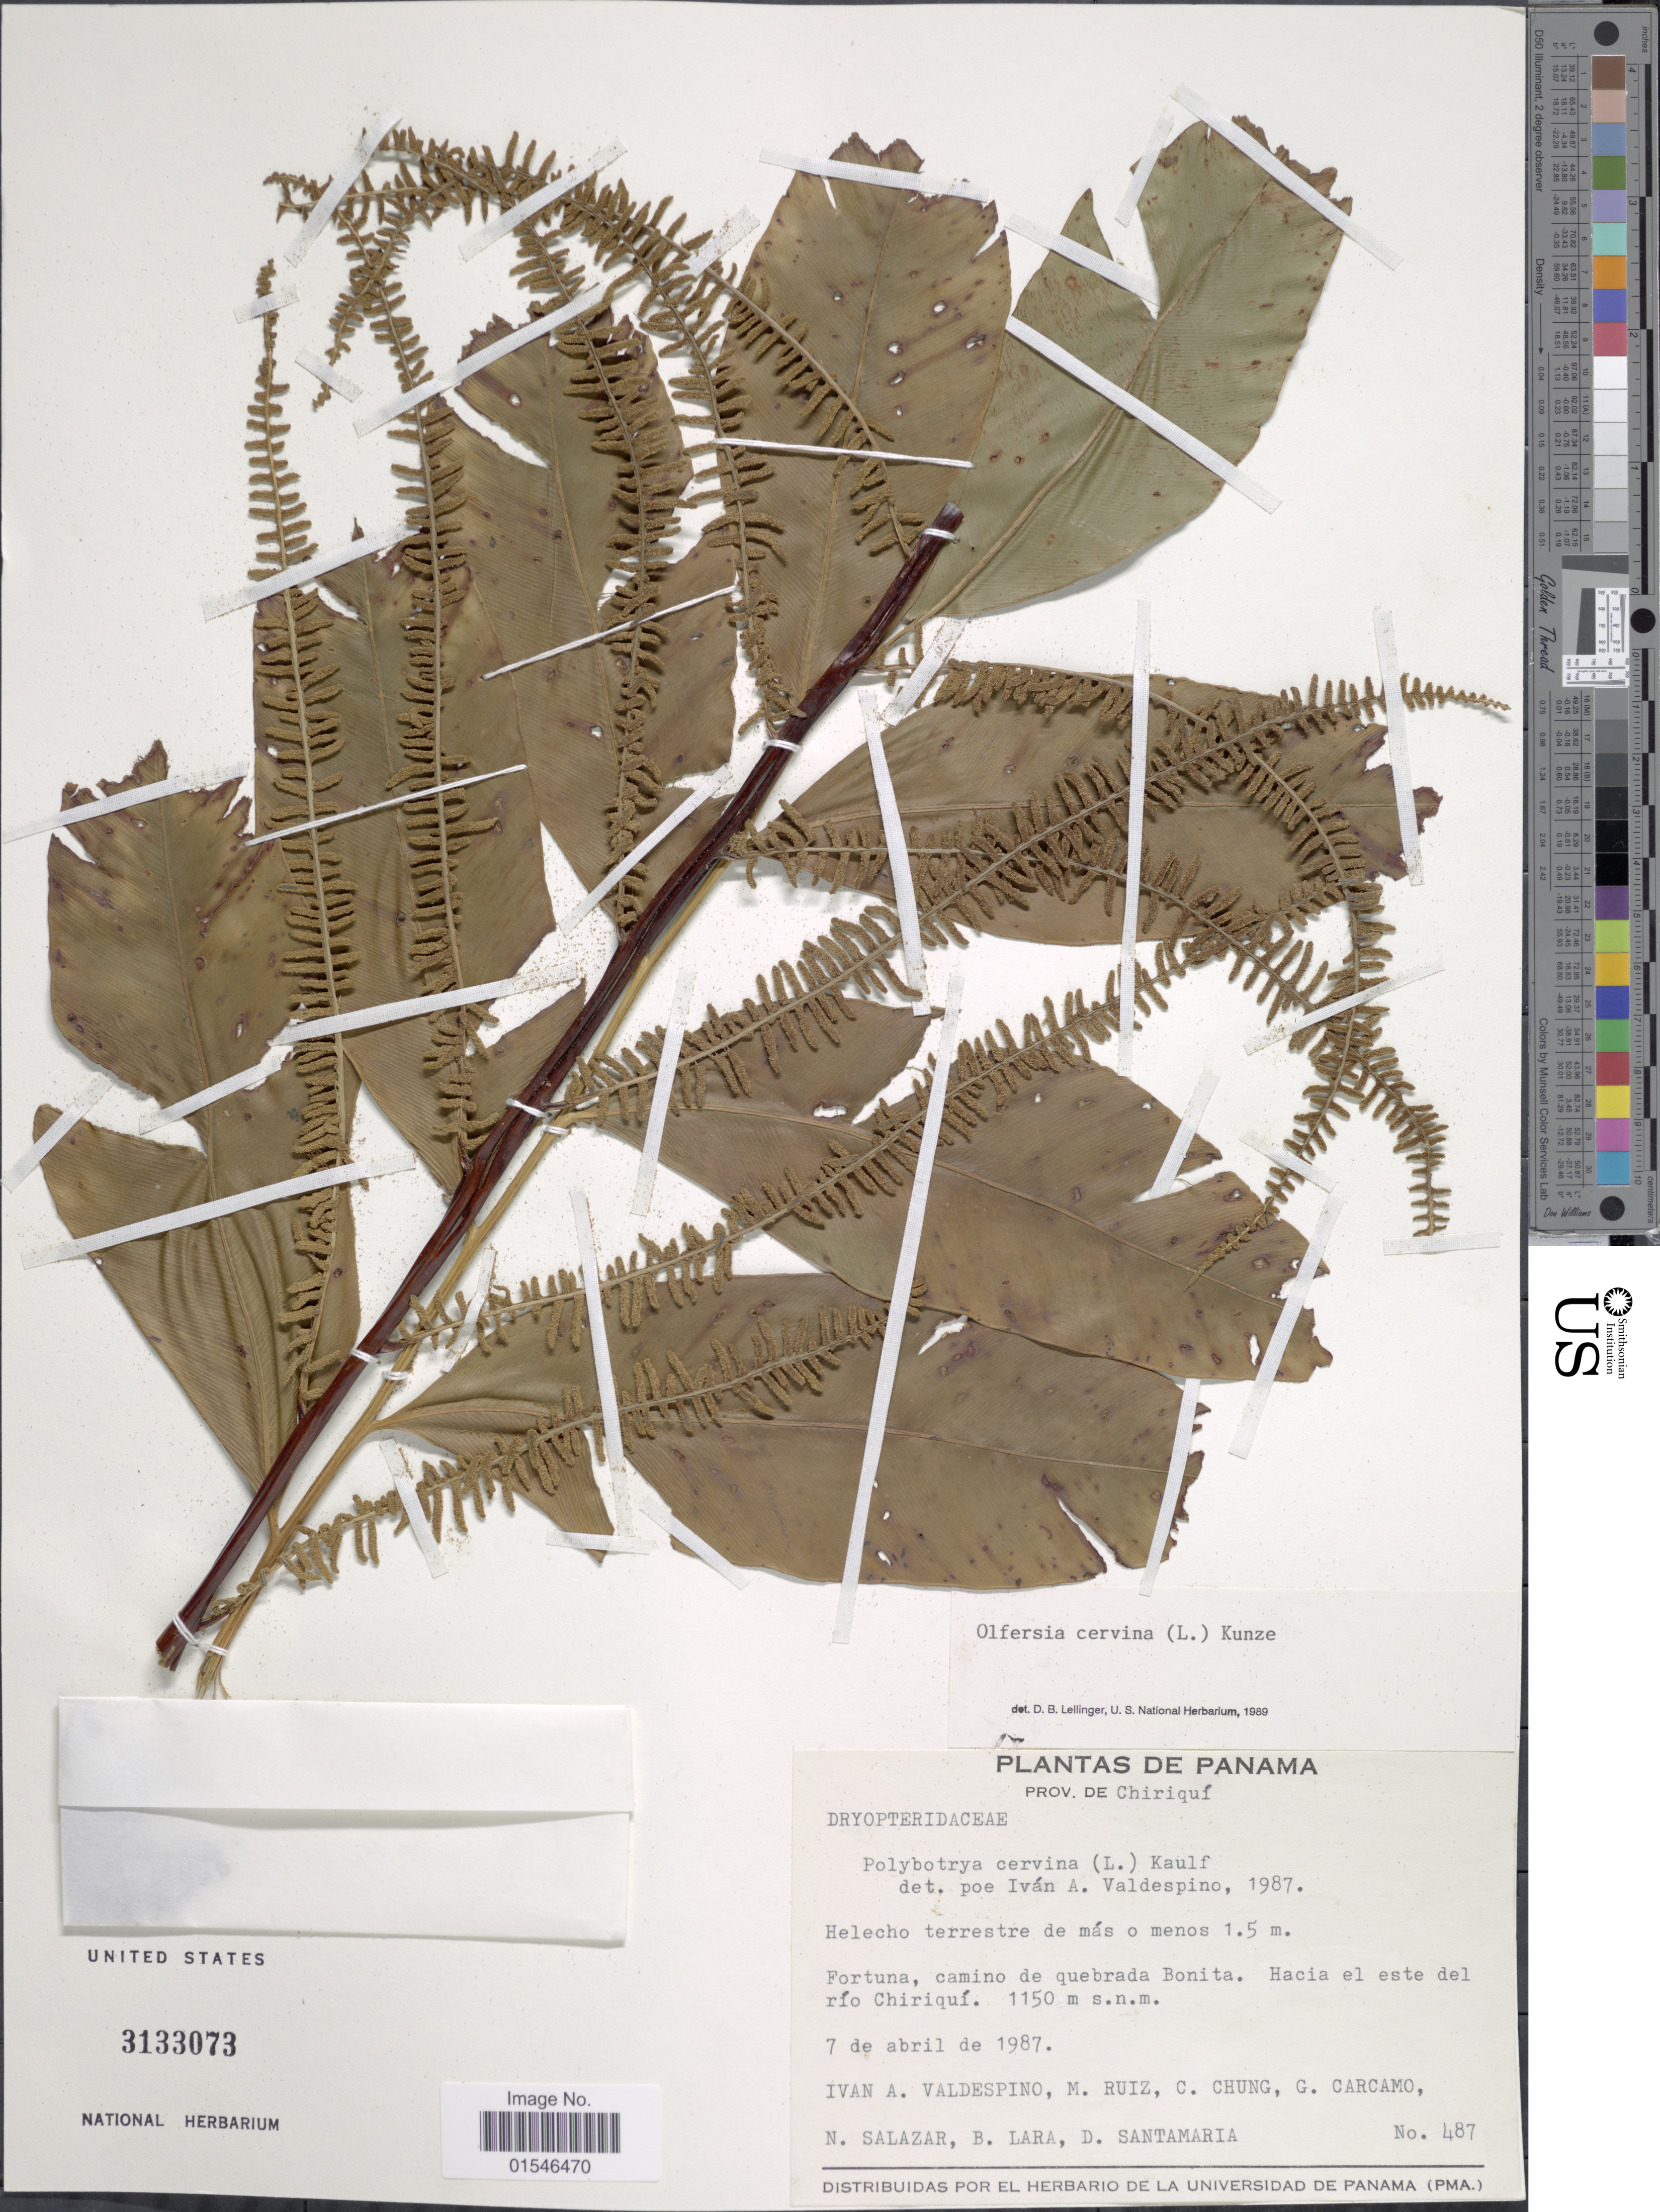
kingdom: Plantae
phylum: Tracheophyta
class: Polypodiopsida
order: Polypodiales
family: Dryopteridaceae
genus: Olfersia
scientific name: Olfersia cervina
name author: (L.) Kunze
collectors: I. A. Valdespino, M. Ruiz, C. Chung, G. Carcamo & et al.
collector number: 487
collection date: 1987-04-07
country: Panama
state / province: Chiriqui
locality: Fortuna, camino de quebrada Bonita. Hacia el este del río Chiriquí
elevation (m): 1150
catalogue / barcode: US 3133073